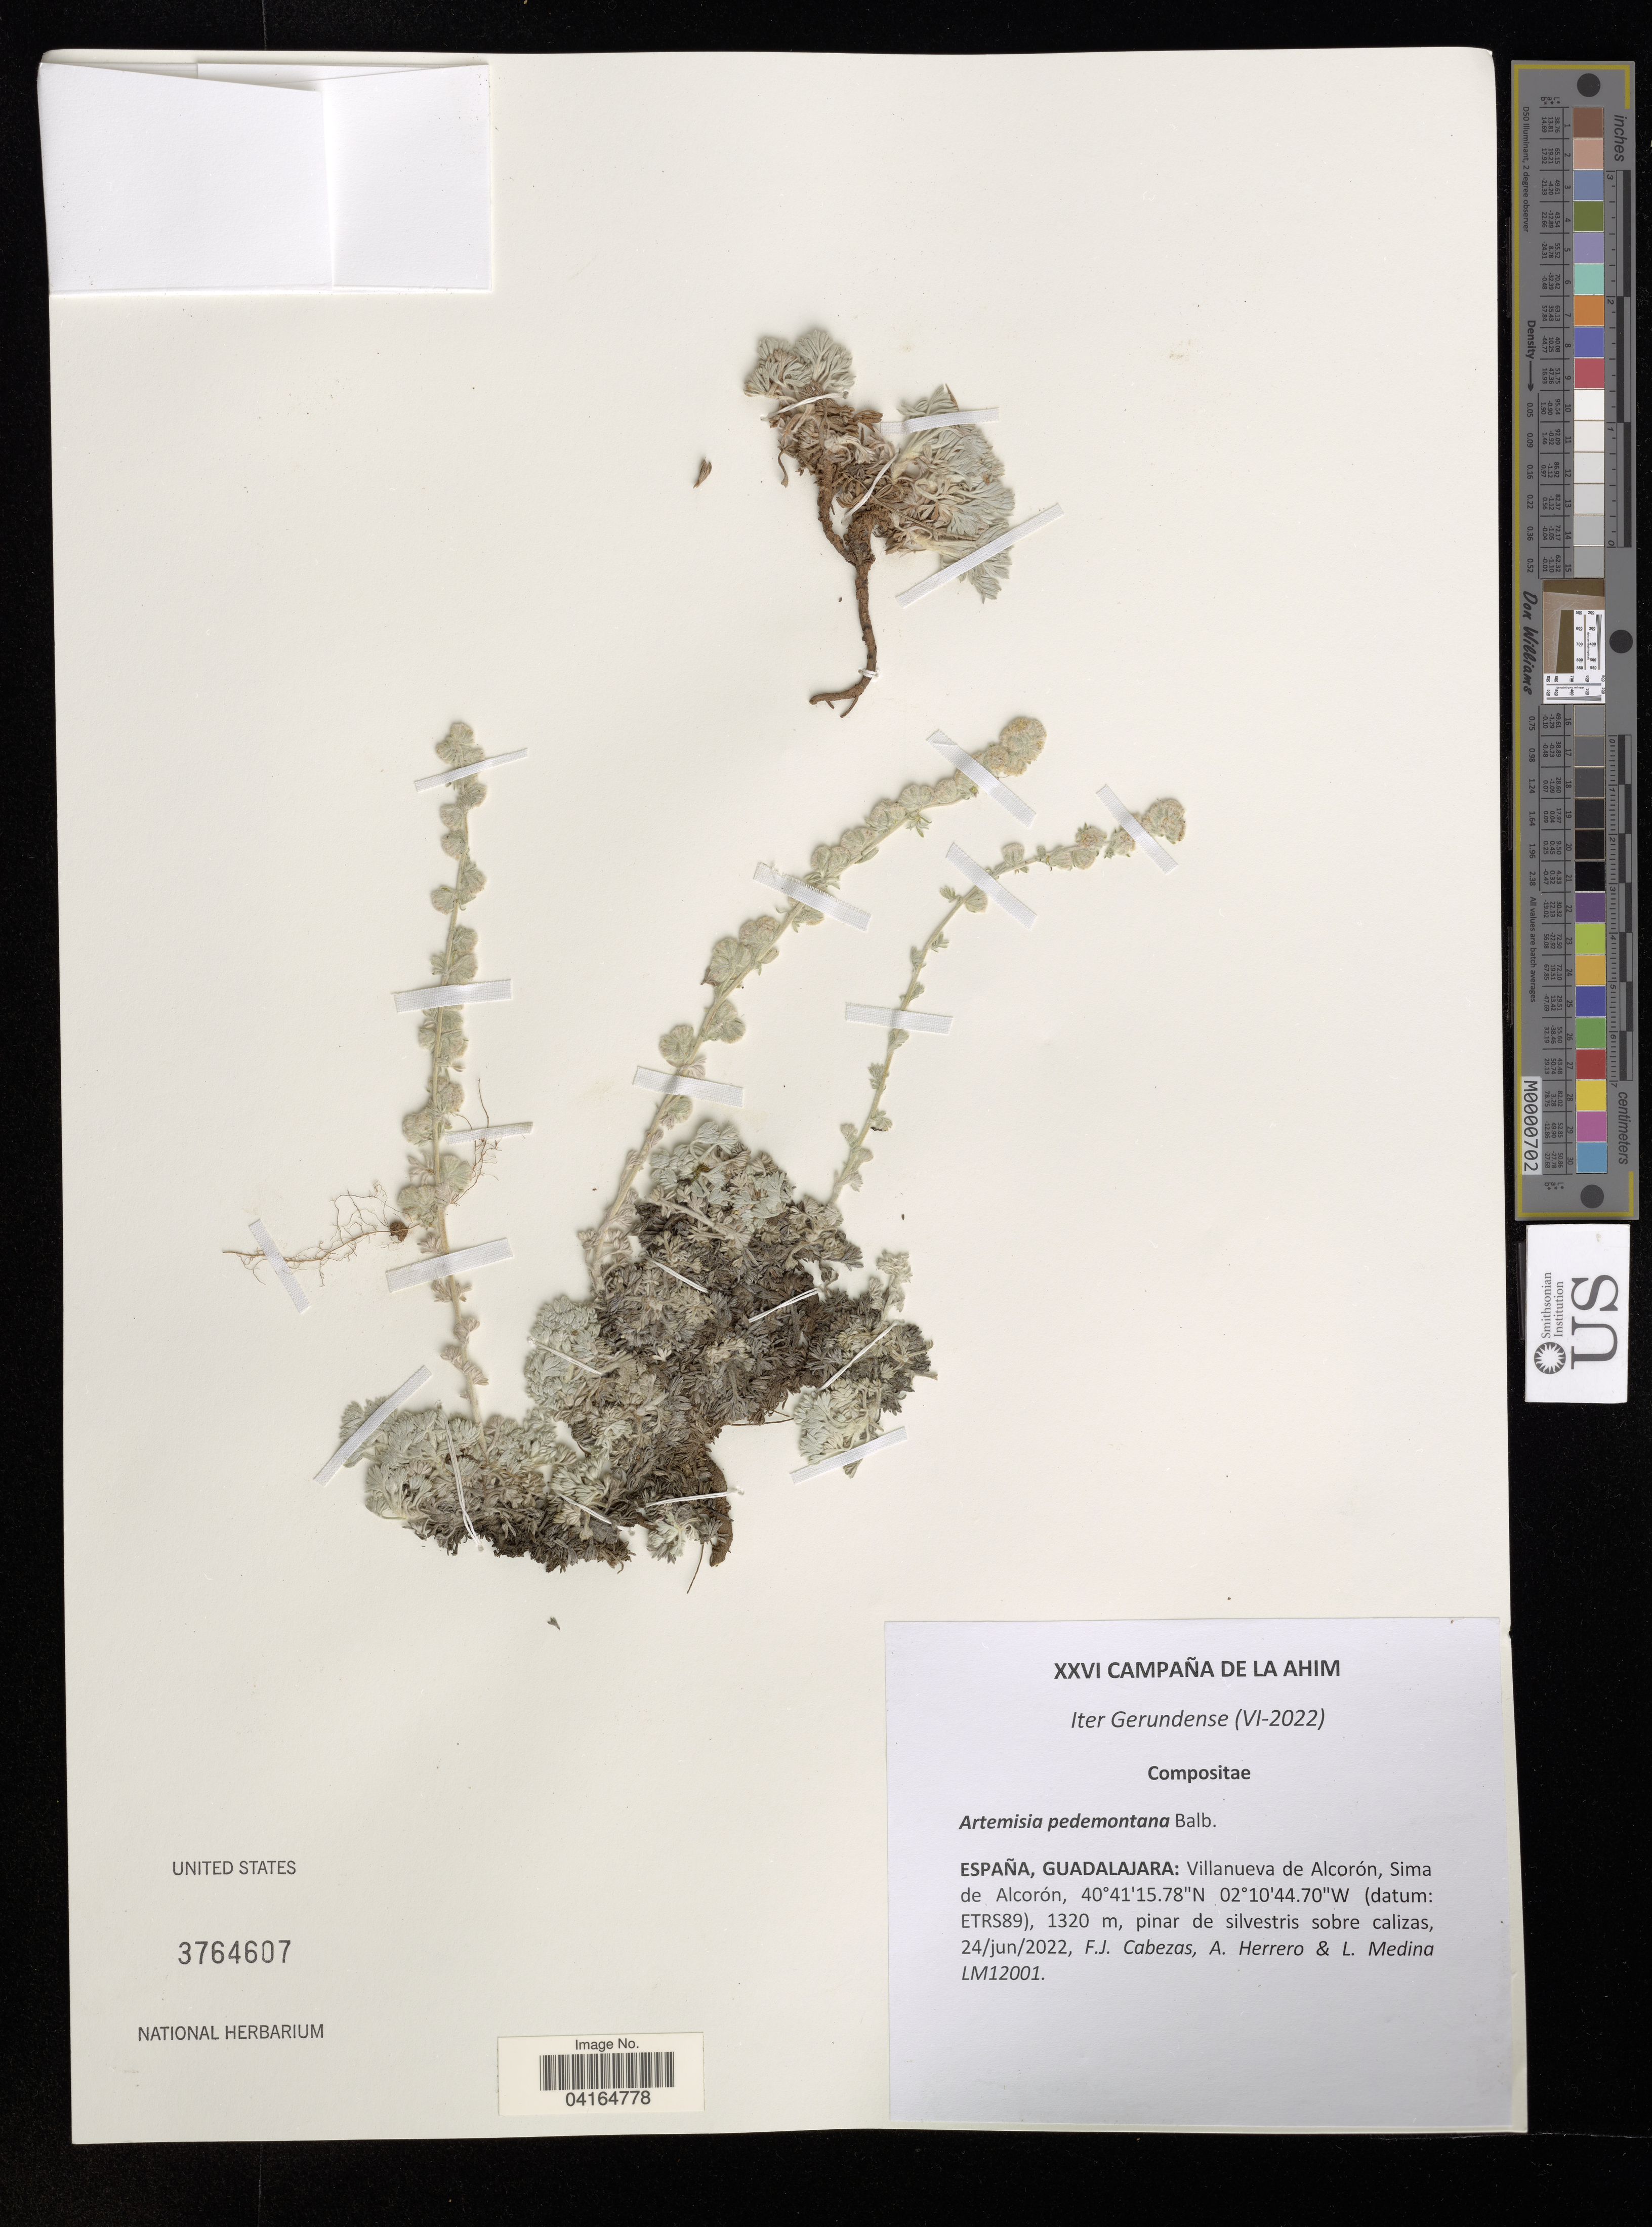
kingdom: Plantae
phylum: Tracheophyta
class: Magnoliopsida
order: Asterales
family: Asteraceae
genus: Artemisia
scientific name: Artemisia pedemontana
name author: Balb.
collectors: F. Cabezas, A. Herrero & L. Medina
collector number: LM12001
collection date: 2022-06-24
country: Spain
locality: Guadalajara: Villanueva de Alcorón, Sima de Alcorón.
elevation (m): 1320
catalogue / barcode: US 3764607